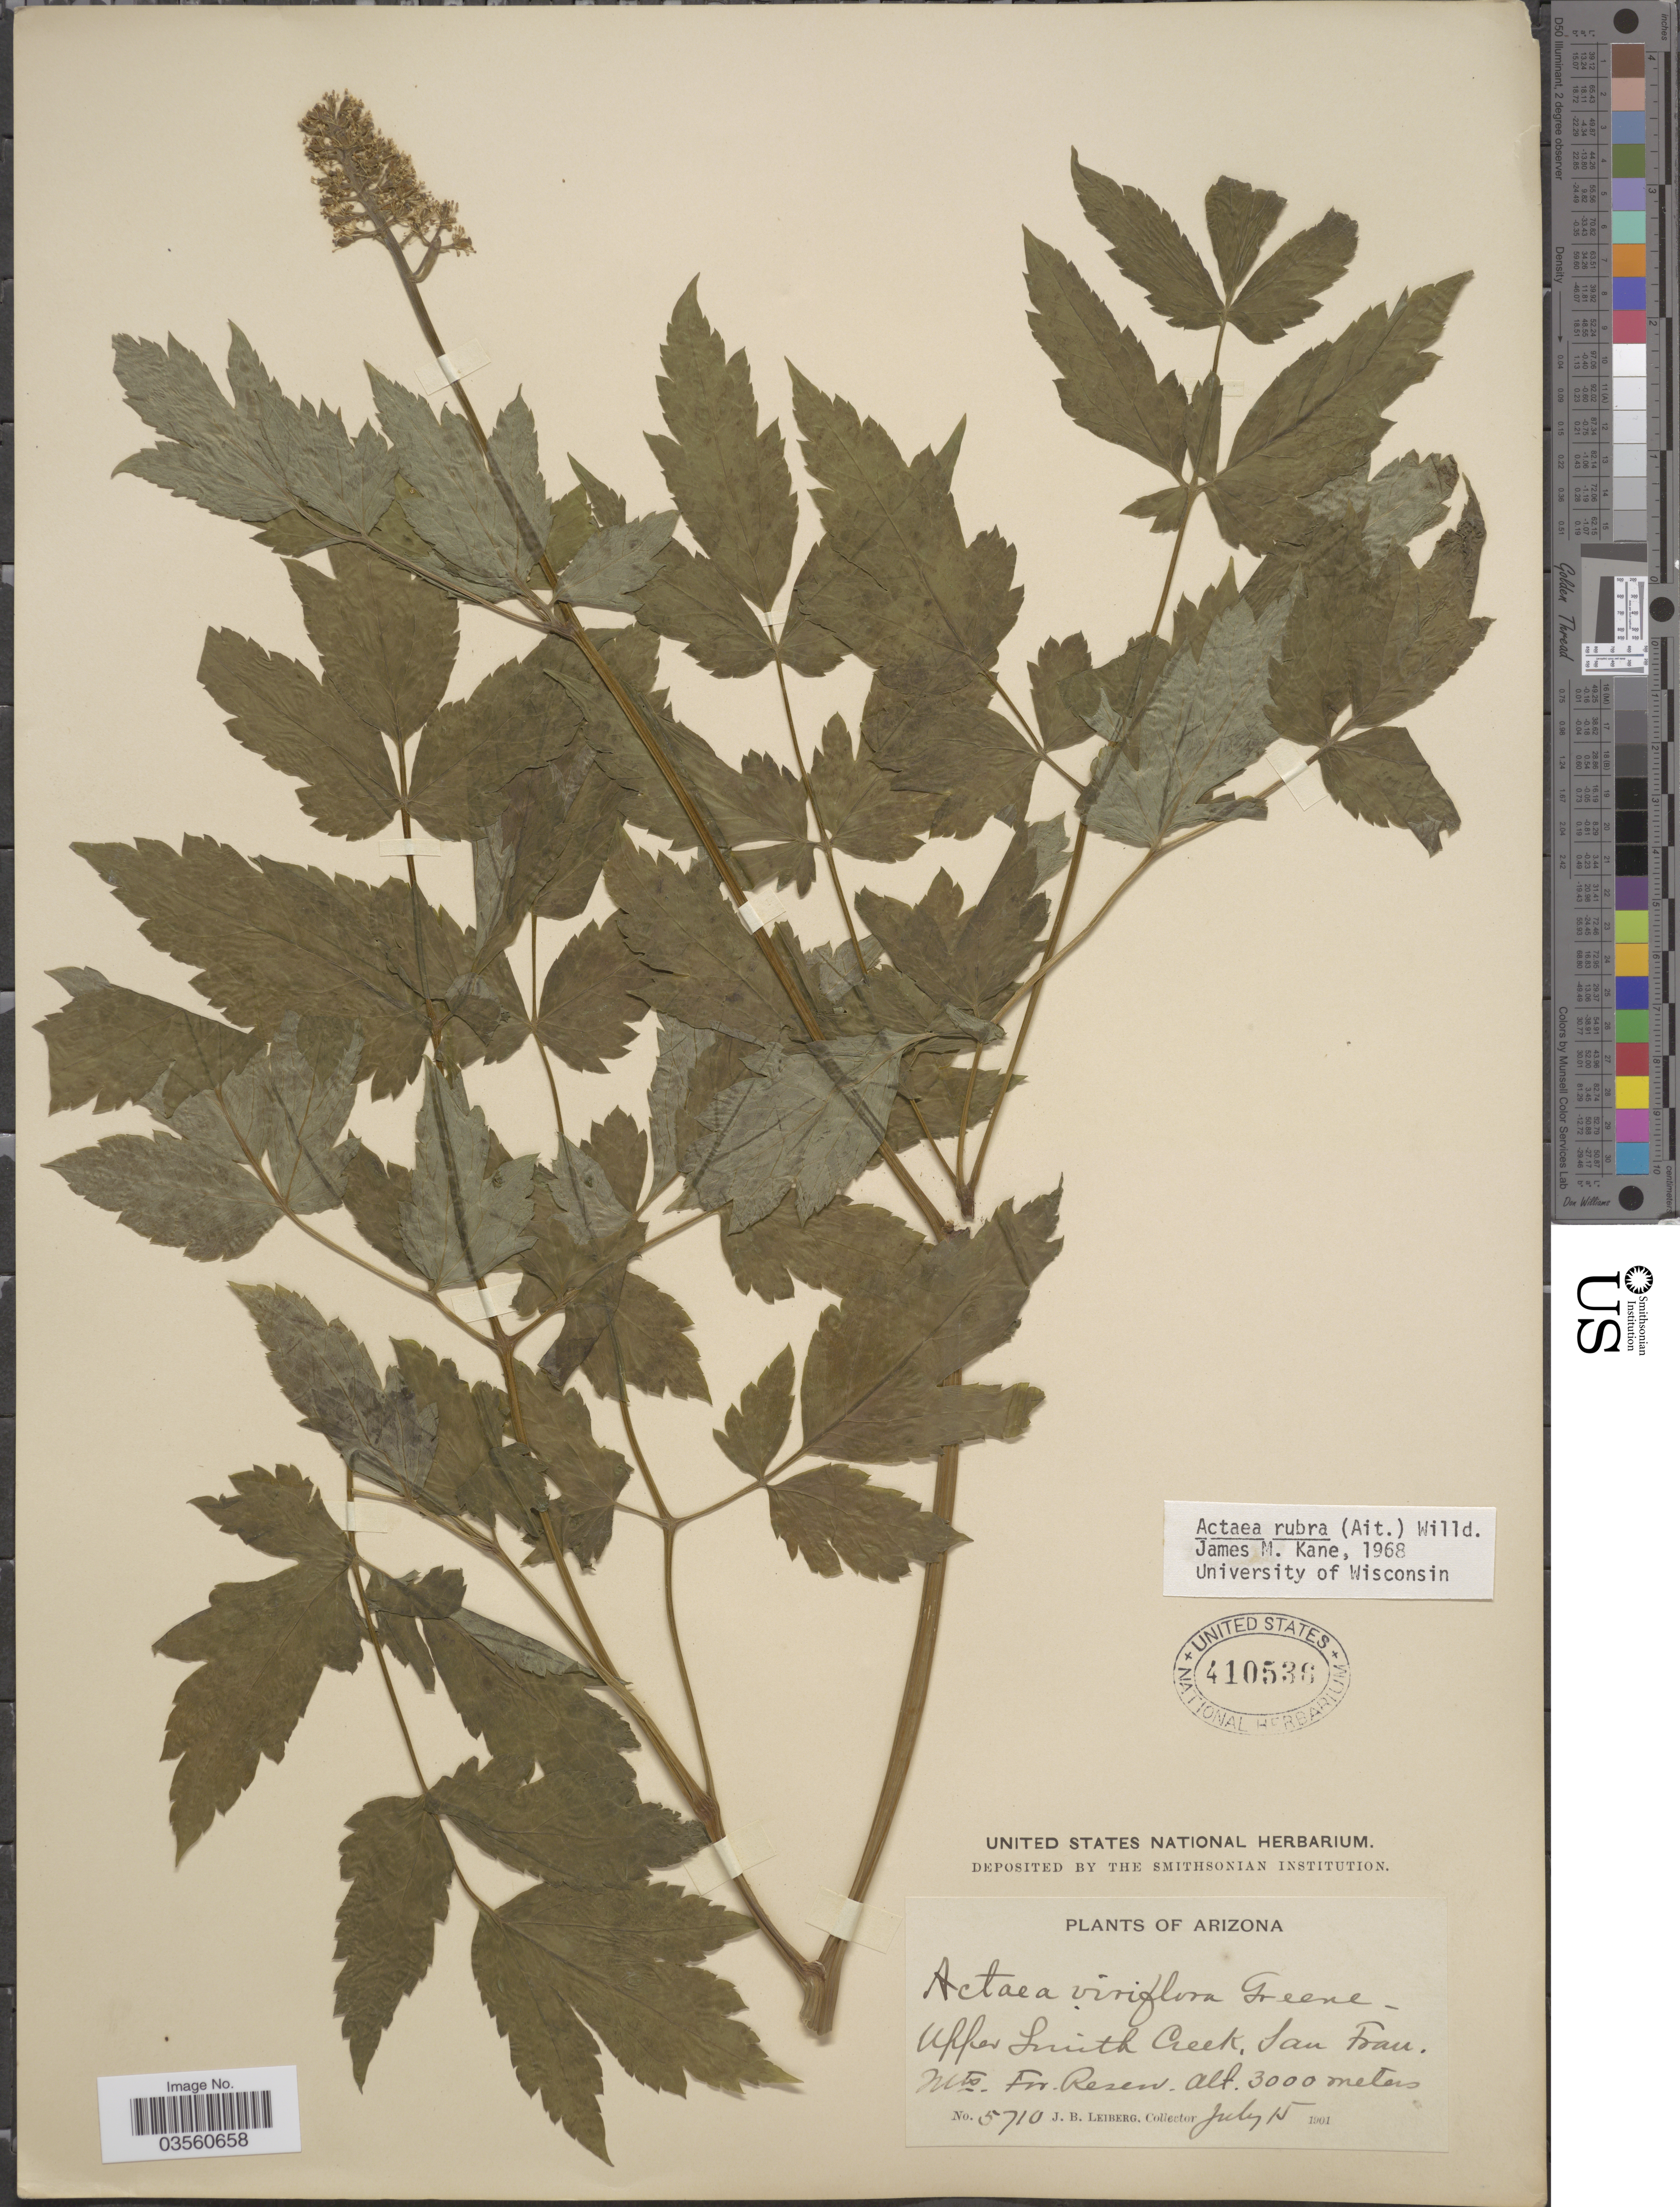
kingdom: Plantae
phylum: Tracheophyta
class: Magnoliopsida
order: Ranunculales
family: Ranunculaceae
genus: Actaea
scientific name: Actaea rubra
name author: (Aiton) Willd.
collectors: J. B. Leiberg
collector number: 5710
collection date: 1901-07-15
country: United States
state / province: Arizona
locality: Upper Smith Creek, San Fran. Mts. For. Reserv.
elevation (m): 3000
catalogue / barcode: US 410536